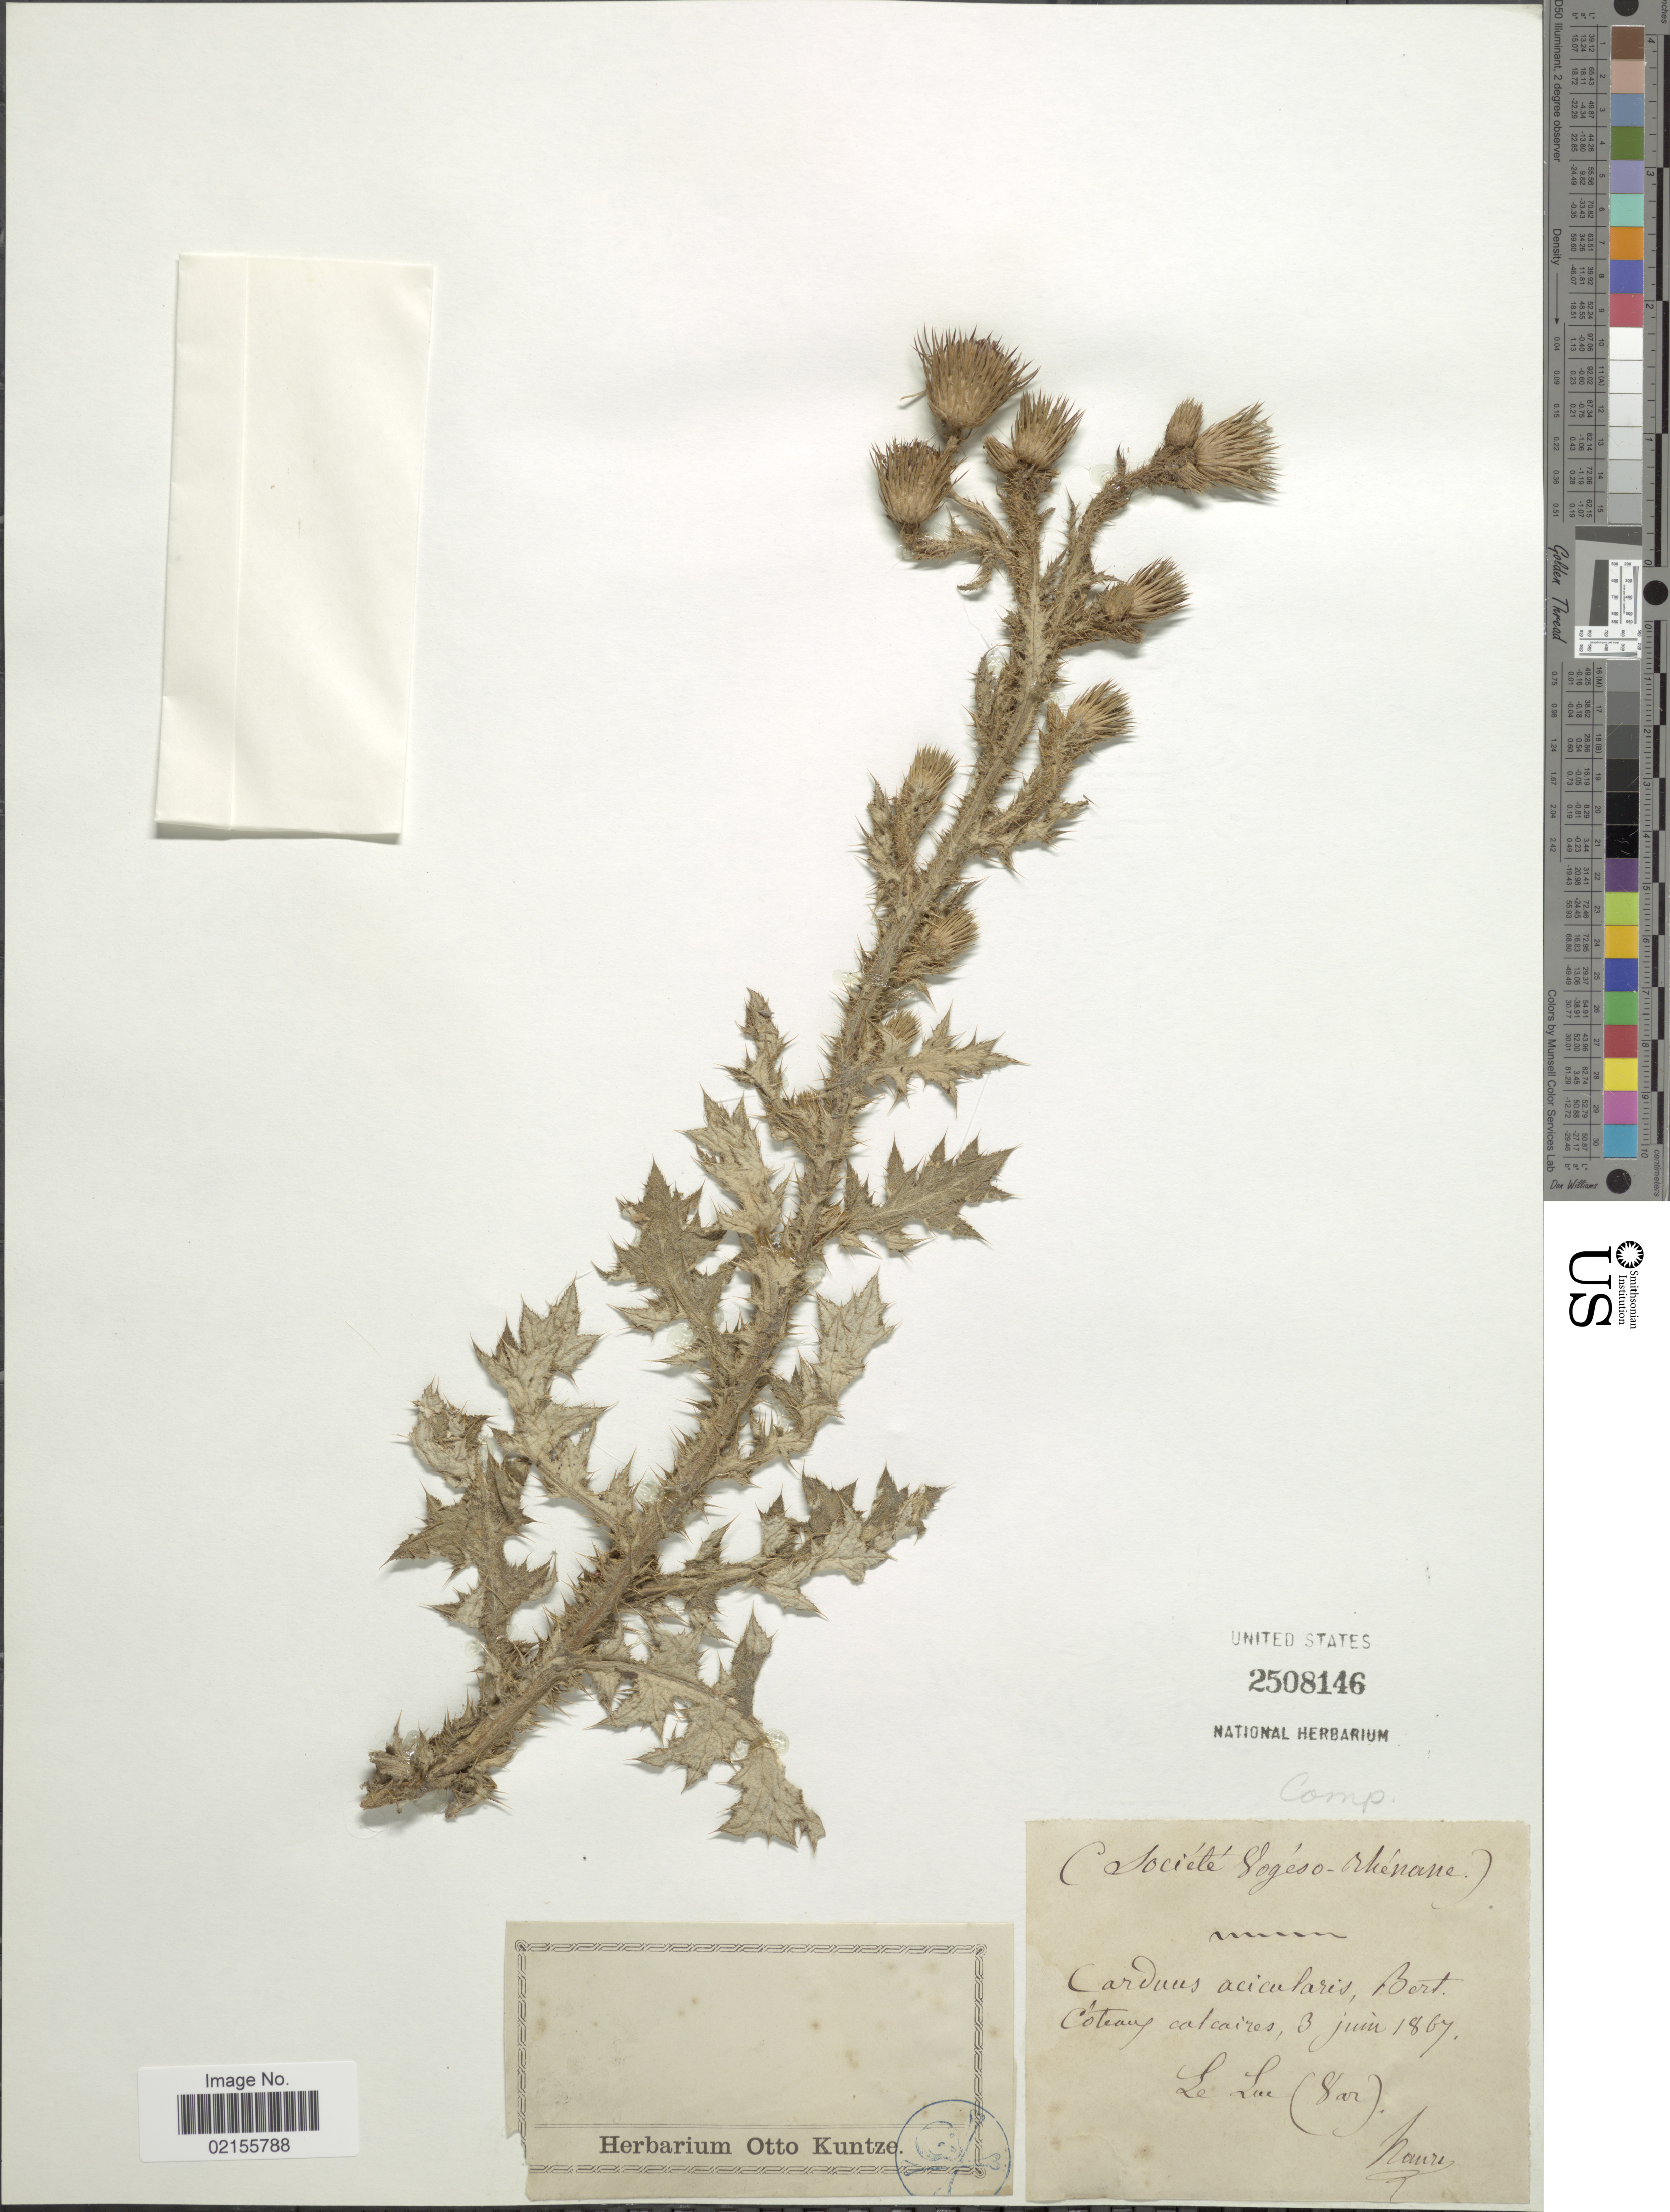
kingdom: Plantae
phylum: Tracheophyta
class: Magnoliopsida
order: Asterales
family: Asteraceae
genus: Carduus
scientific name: Carduus acicularis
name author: Bertol.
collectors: Naure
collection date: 1867-06-03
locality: (société Vogeso-Rhénane) (arduus acicularis, Bert. Coteaux calcaires, le Lu (Var) [interpreted]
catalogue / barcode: US 2508146